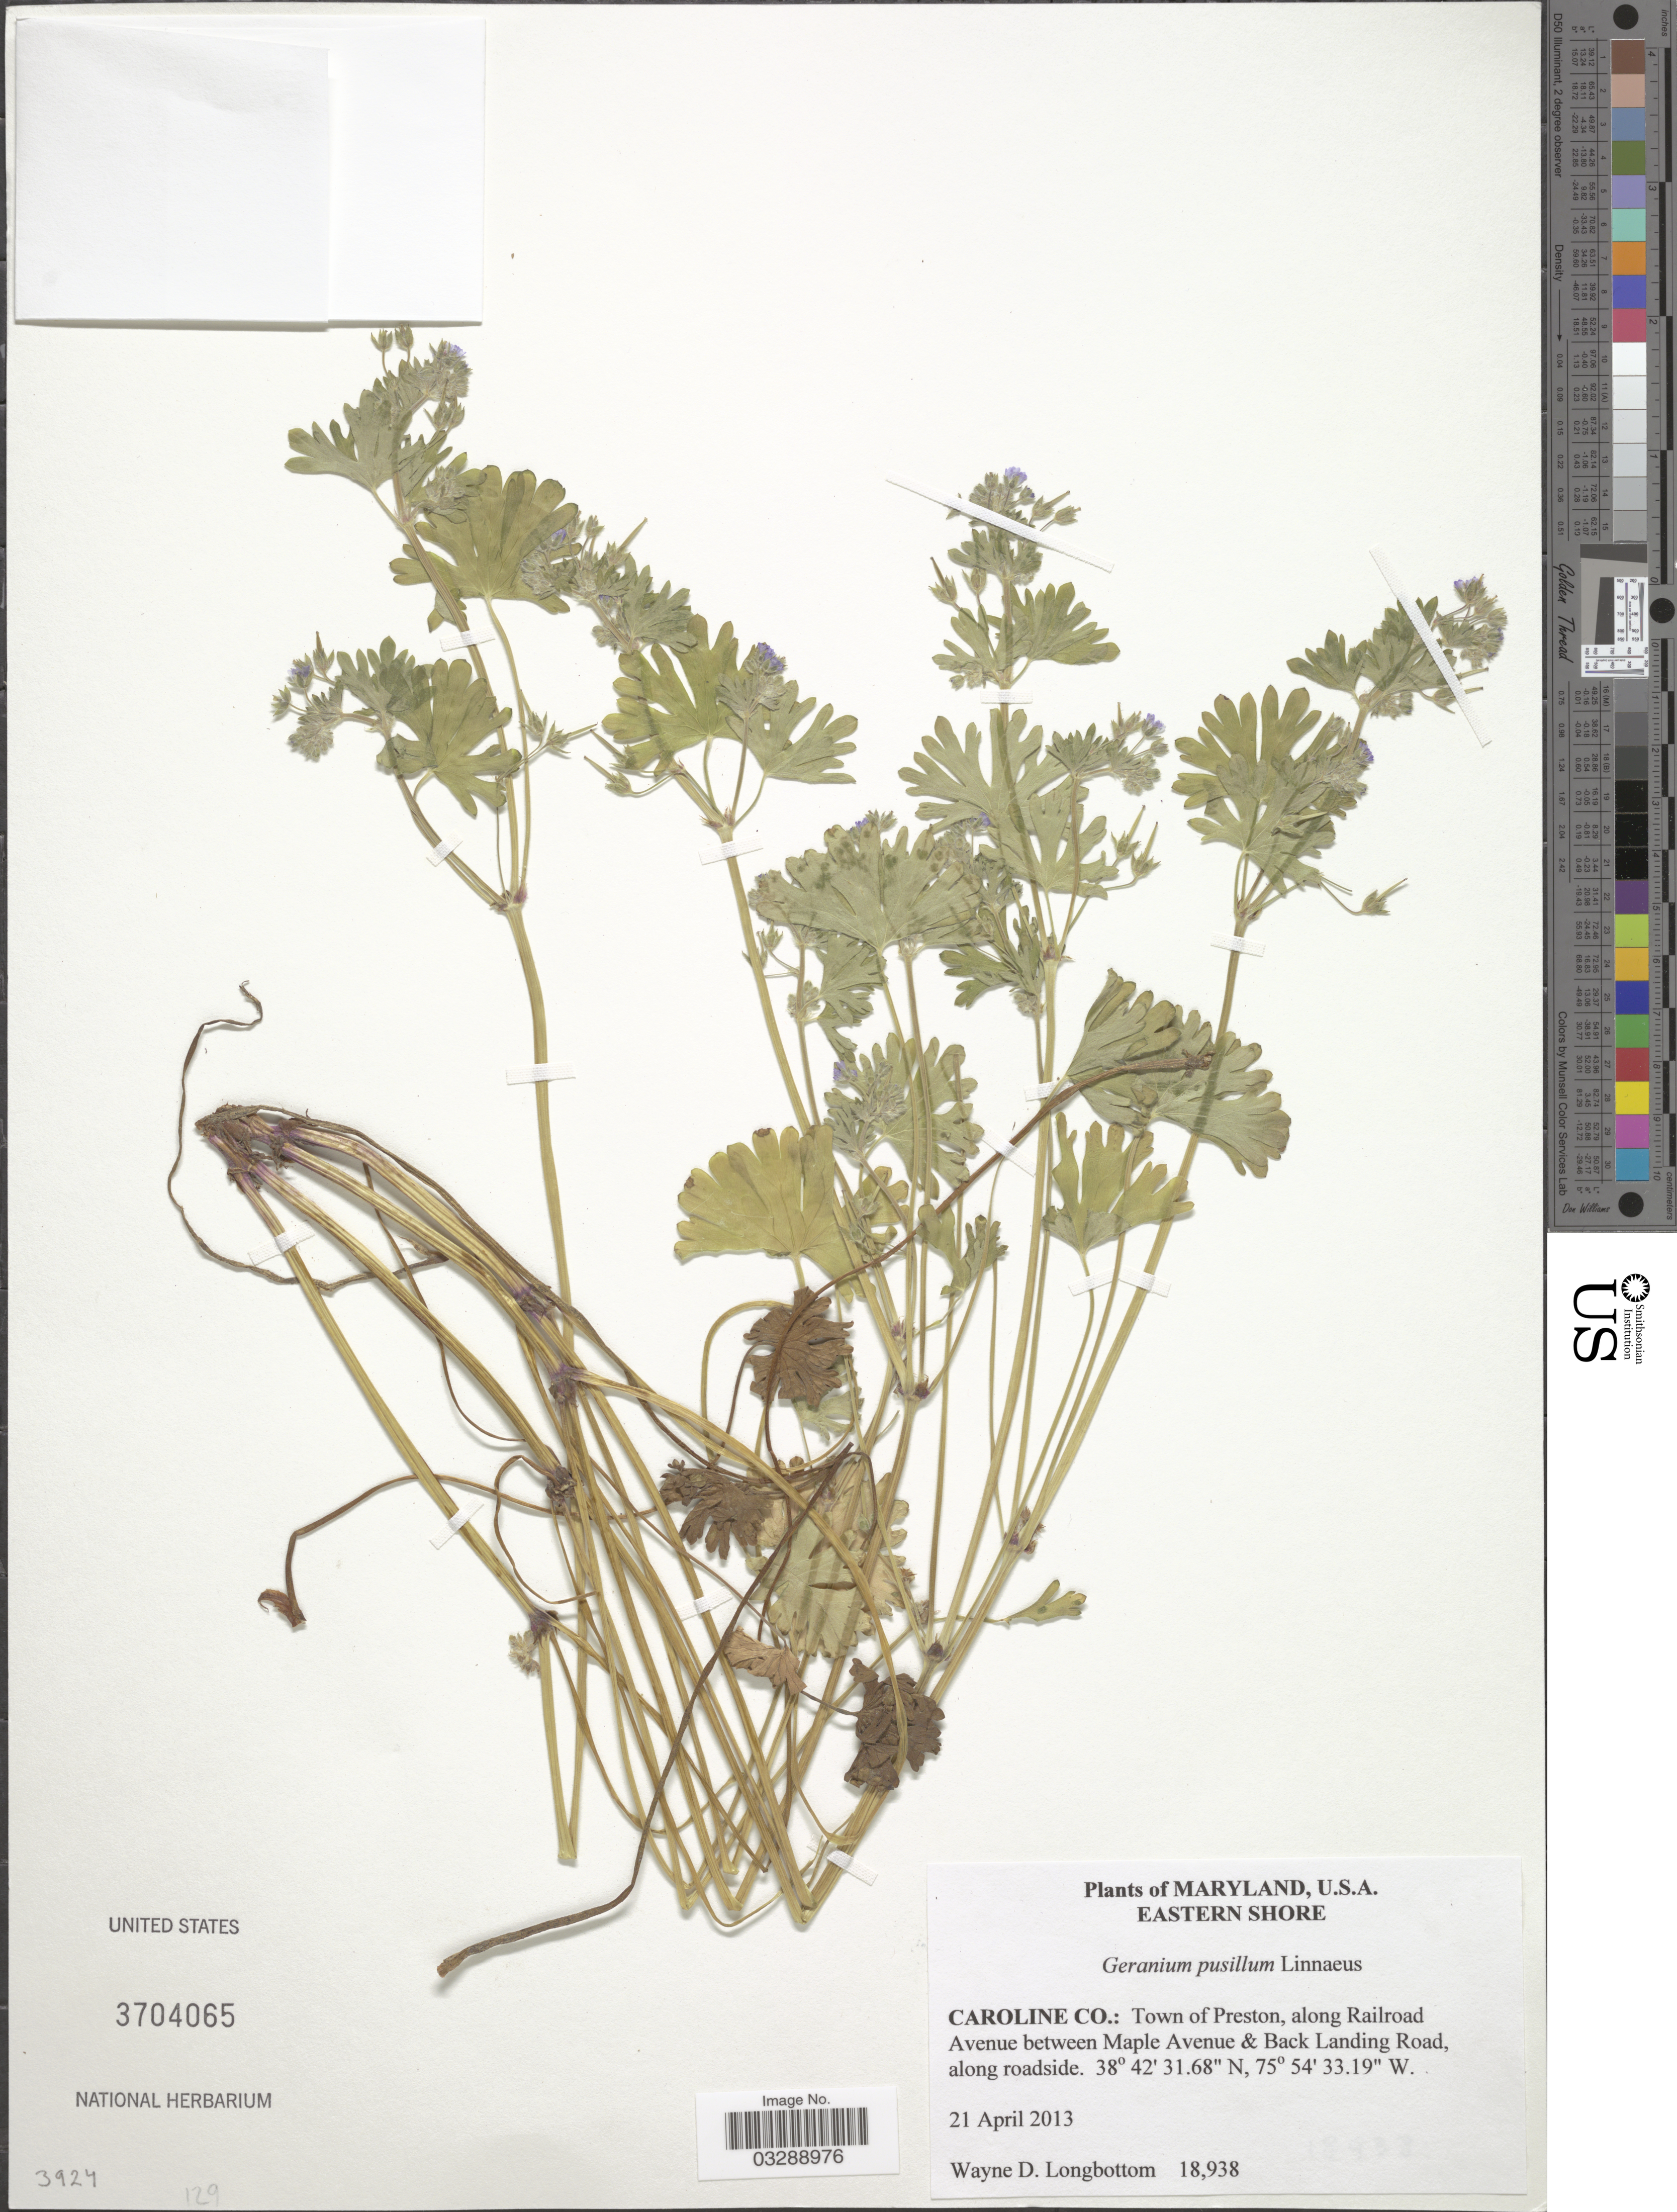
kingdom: Plantae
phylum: Tracheophyta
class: Magnoliopsida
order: Geraniales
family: Geraniaceae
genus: Geranium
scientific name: Geranium pusillum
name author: L.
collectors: W. D. Longbottom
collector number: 18938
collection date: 2013-04-21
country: United States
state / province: Maryland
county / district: Caroline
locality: Eastern Shore. Caroline Co.: Town of Preston, along Railroad Avenue between Maple Avenue & Back Landing Road, along roadside.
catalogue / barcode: US 3704065